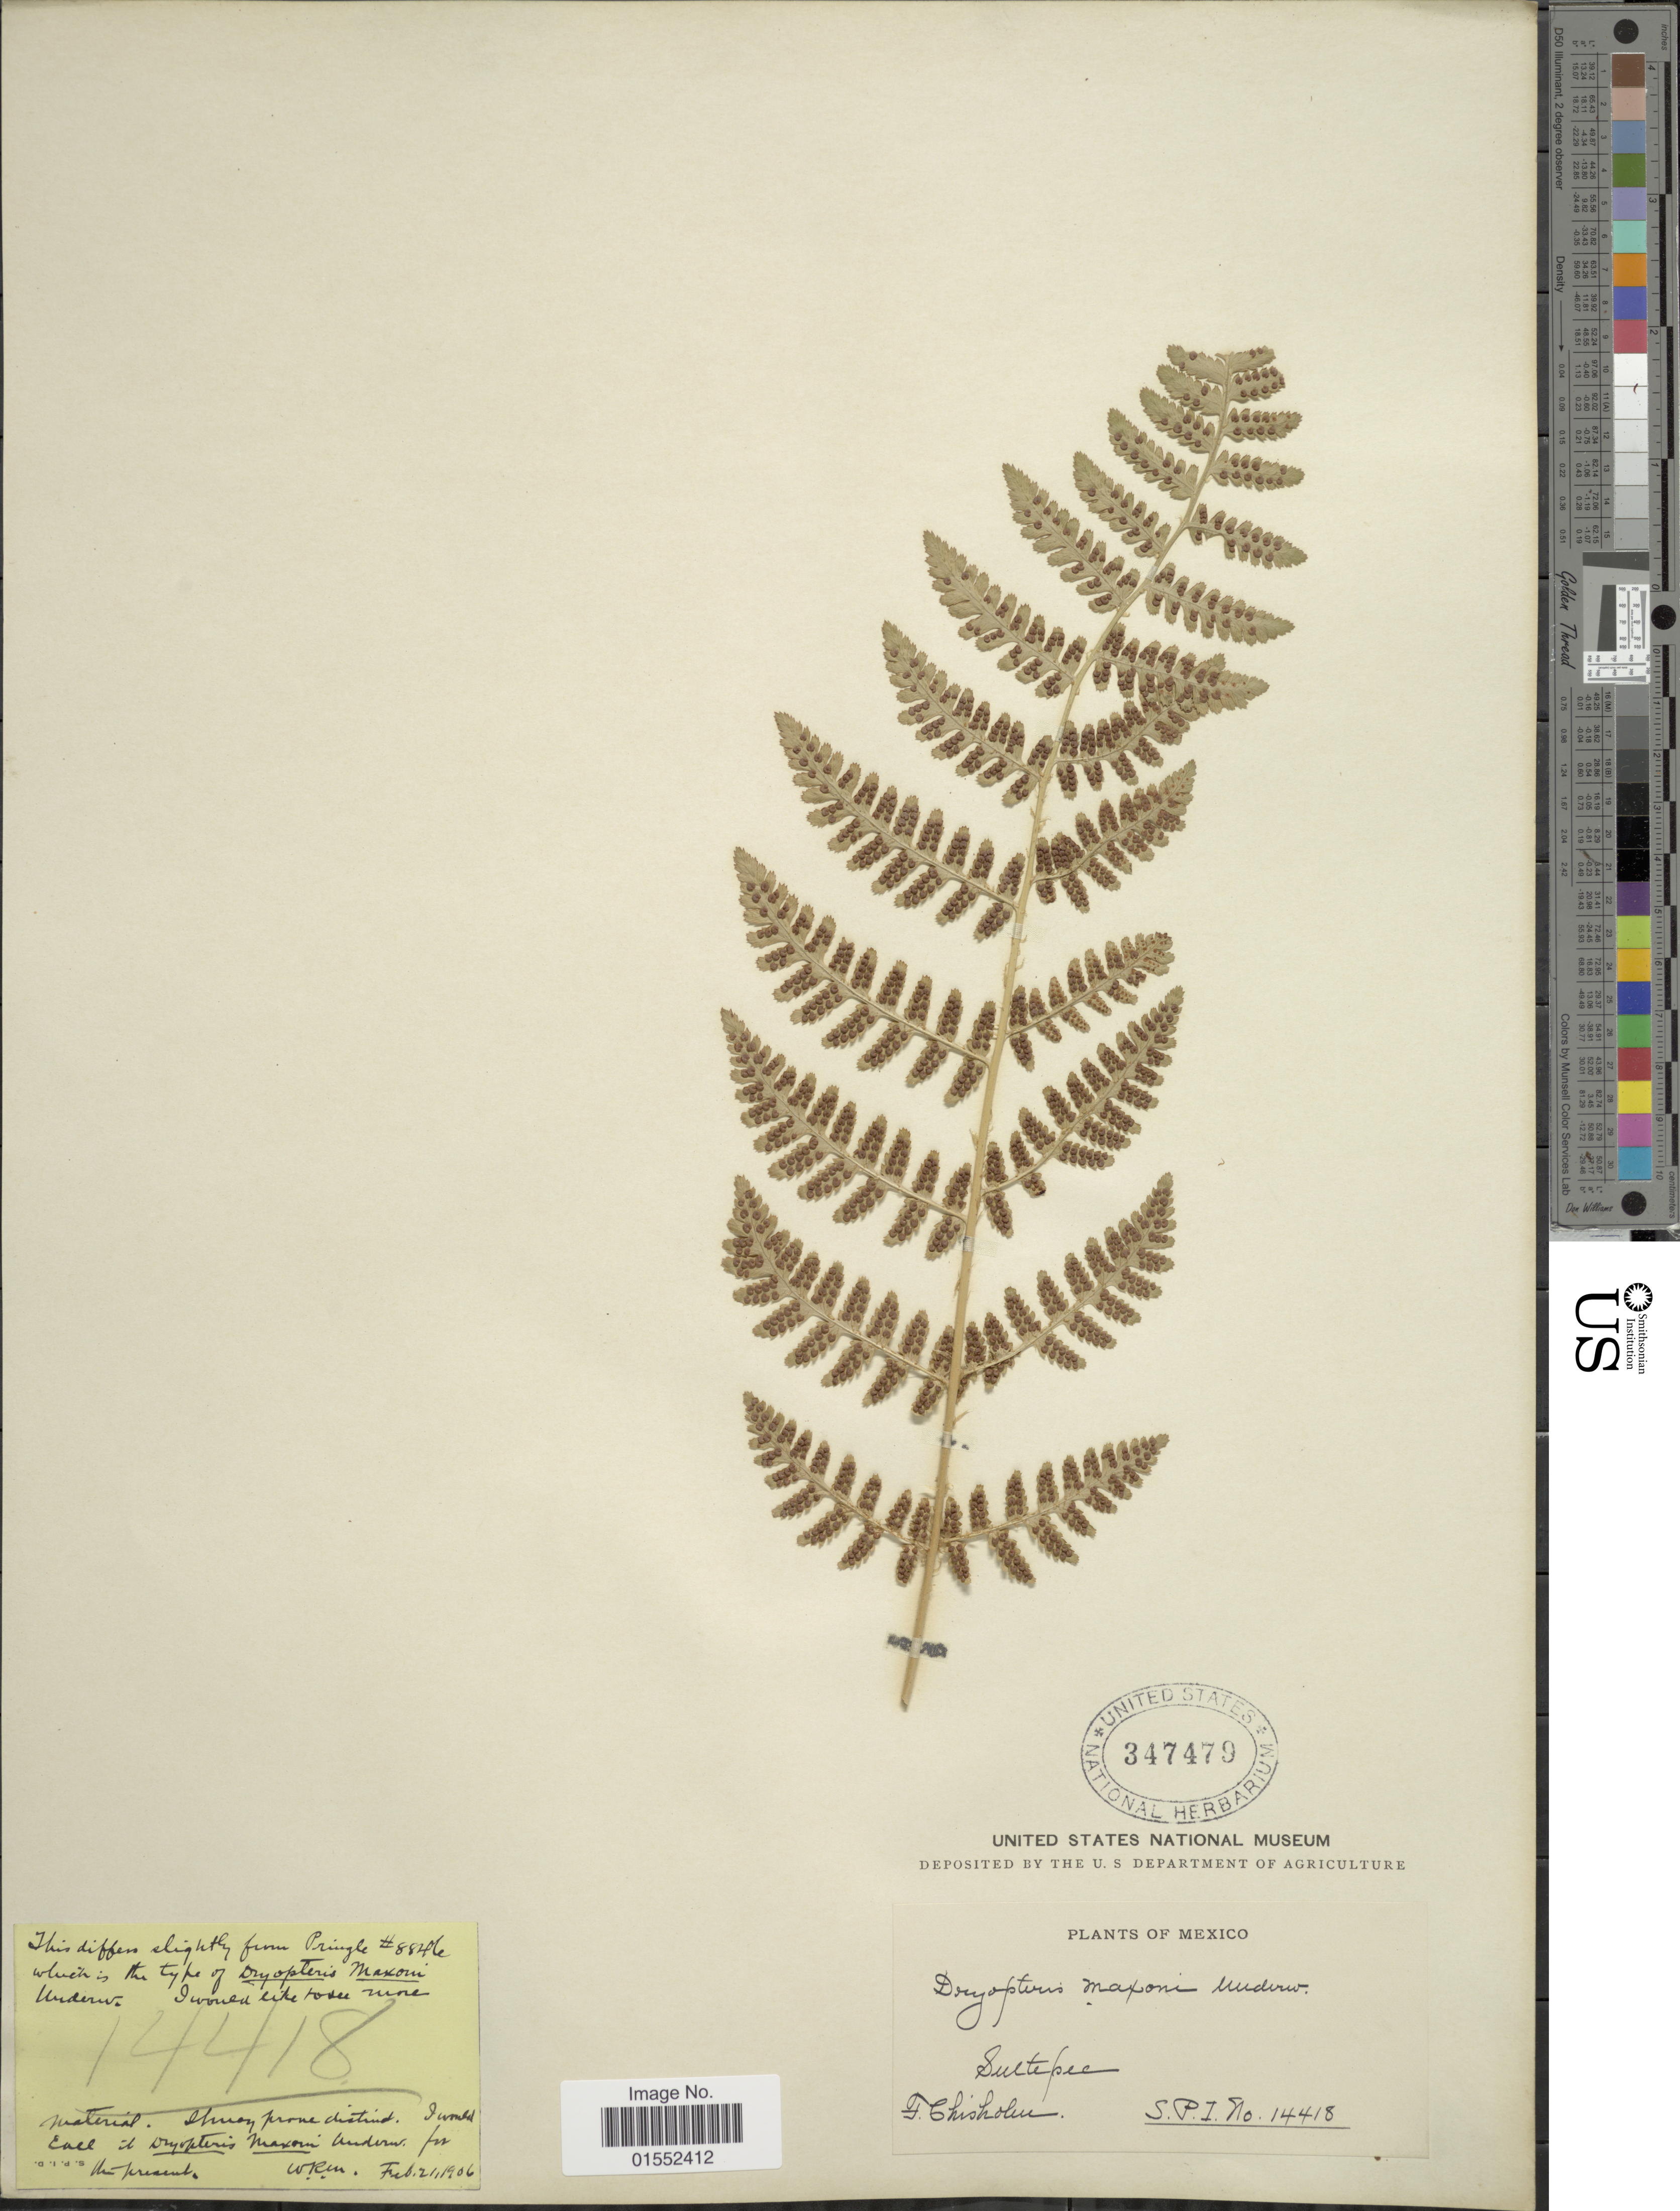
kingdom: Plantae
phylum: Tracheophyta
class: Polypodiopsida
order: Polypodiales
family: Dryopteridaceae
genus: Dryopteris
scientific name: Dryopteris maxonii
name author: Underw. & C. Chr.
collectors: F. Chisholm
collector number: S. P. I. 14418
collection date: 1906-02-21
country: Mexico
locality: Sultepec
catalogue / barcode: US 347479